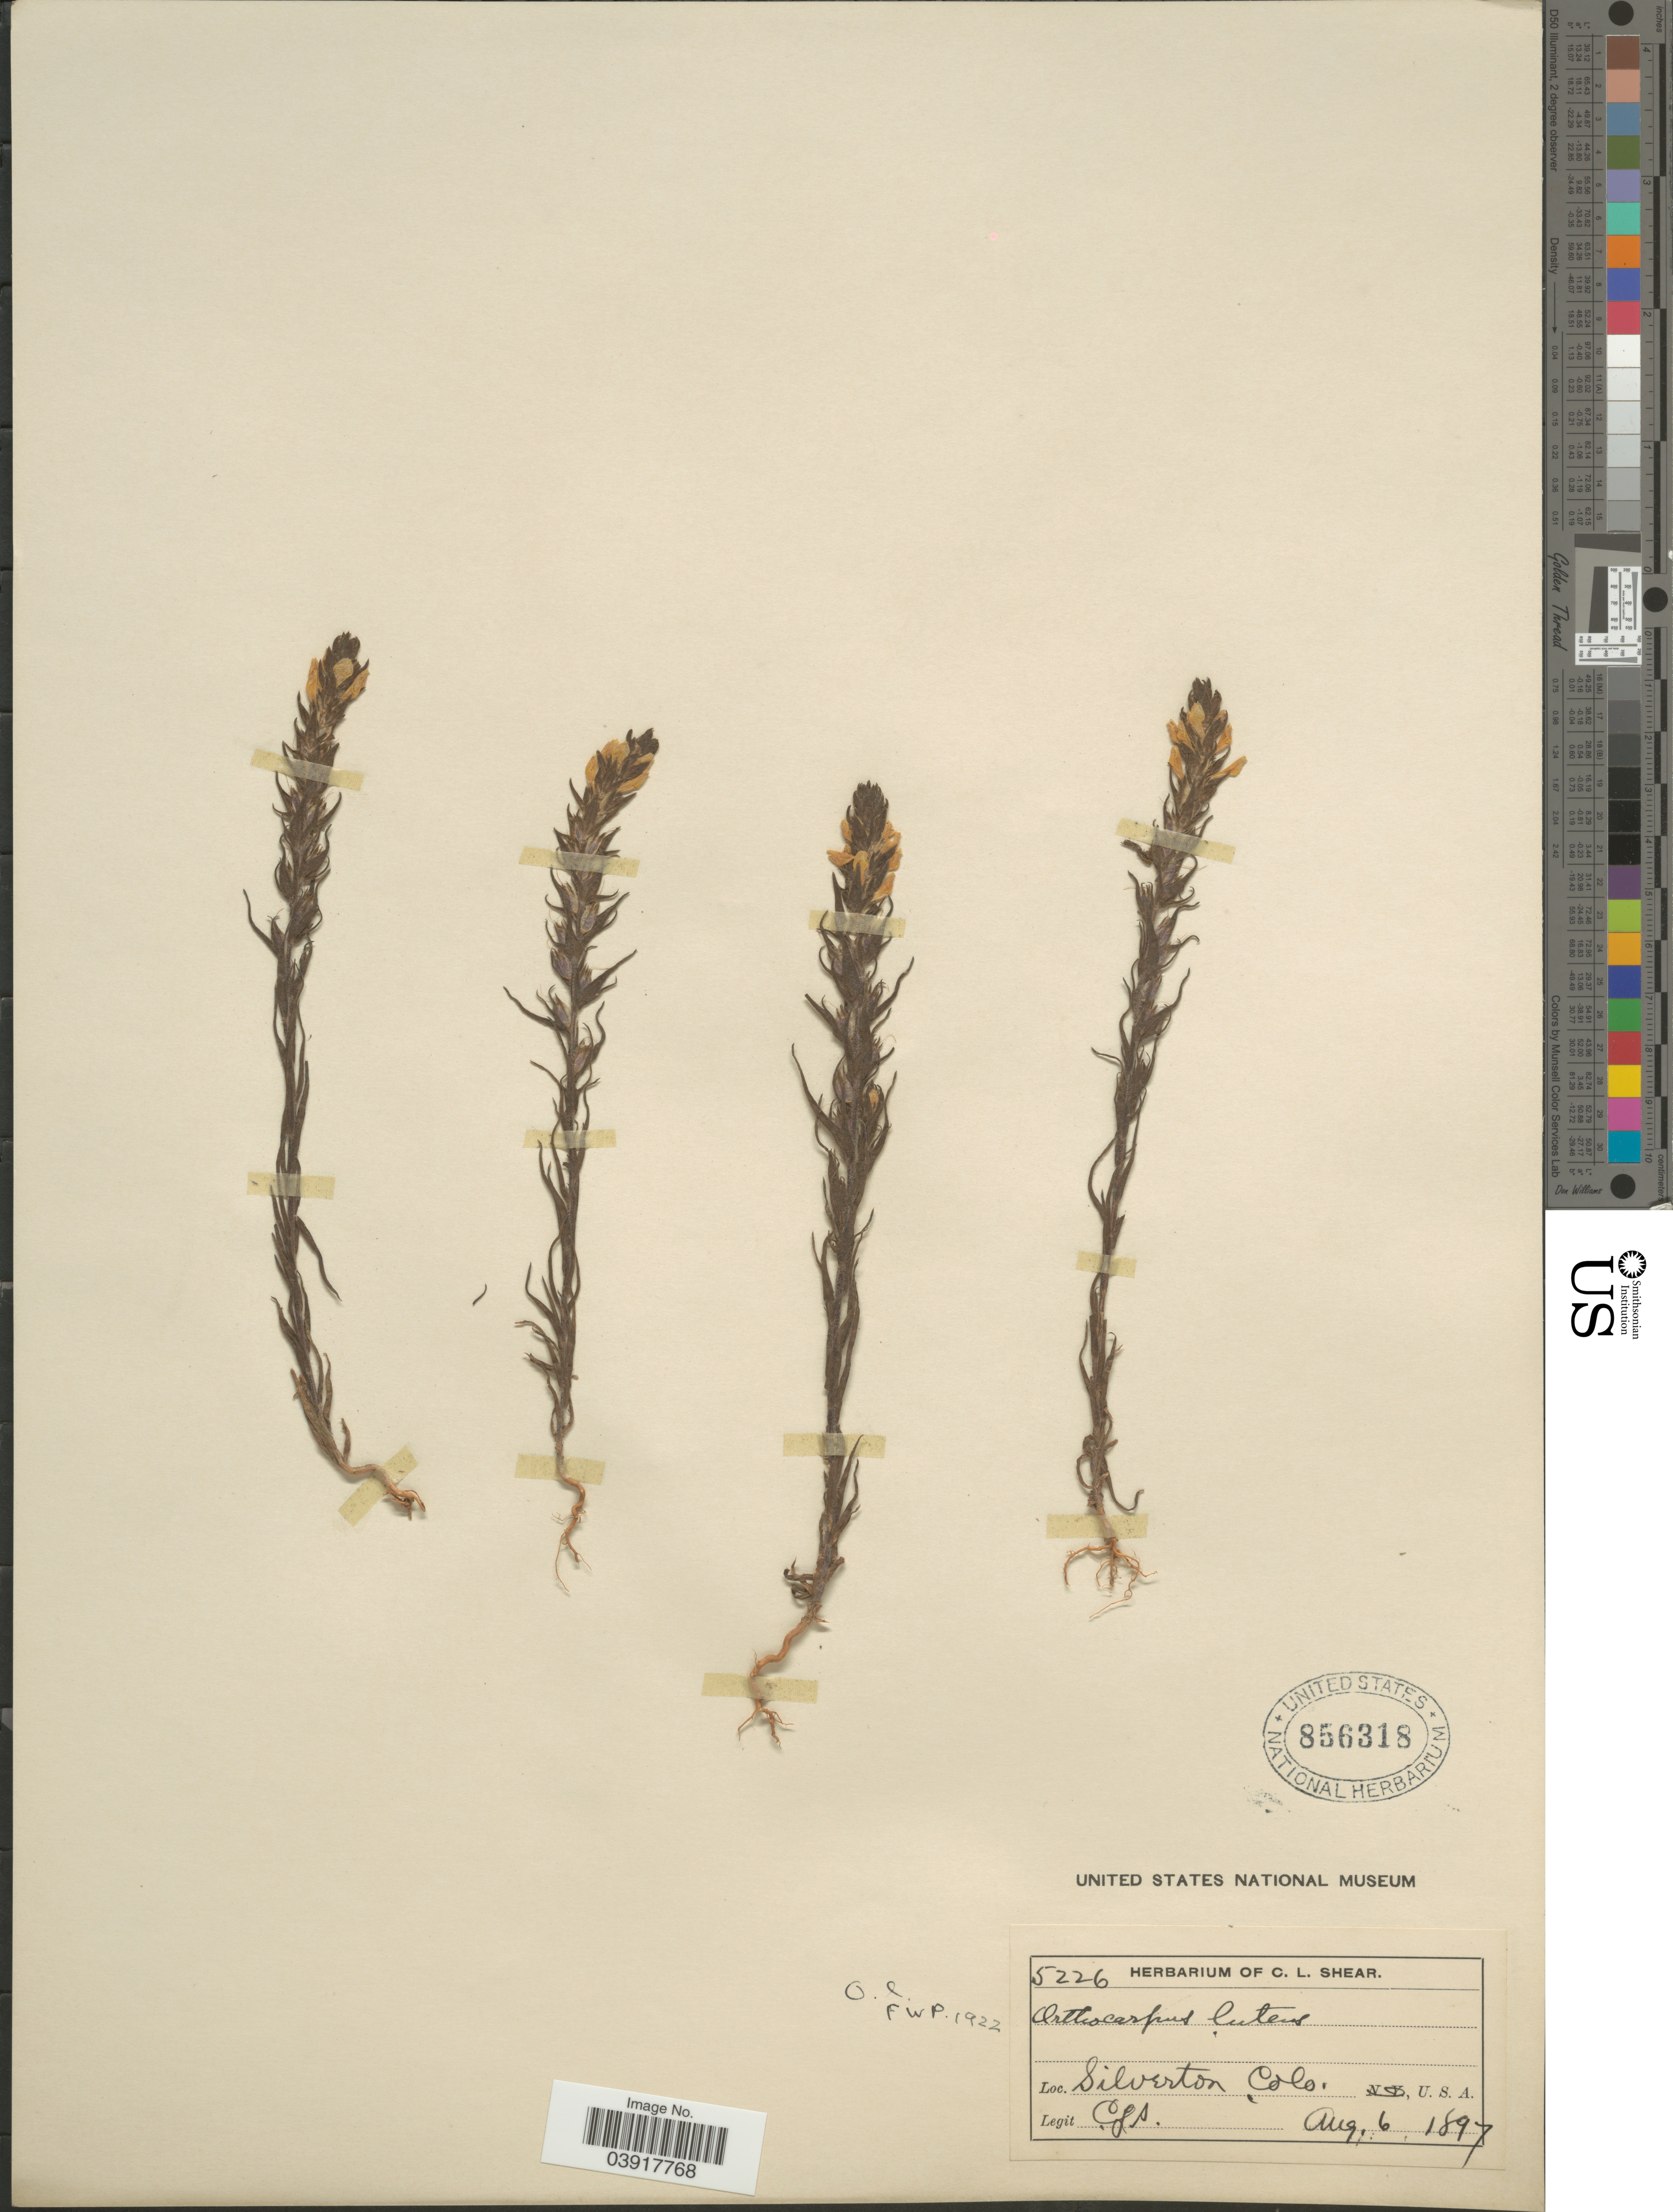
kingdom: Plantae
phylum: Tracheophyta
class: Magnoliopsida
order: Lamiales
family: Orobanchaceae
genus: Orthocarpus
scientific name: Orthocarpus luteus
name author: Nutt.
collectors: C. L. Shear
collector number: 5226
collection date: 1897-08-06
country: United States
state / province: Colorado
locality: Silverton.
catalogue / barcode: US 856318